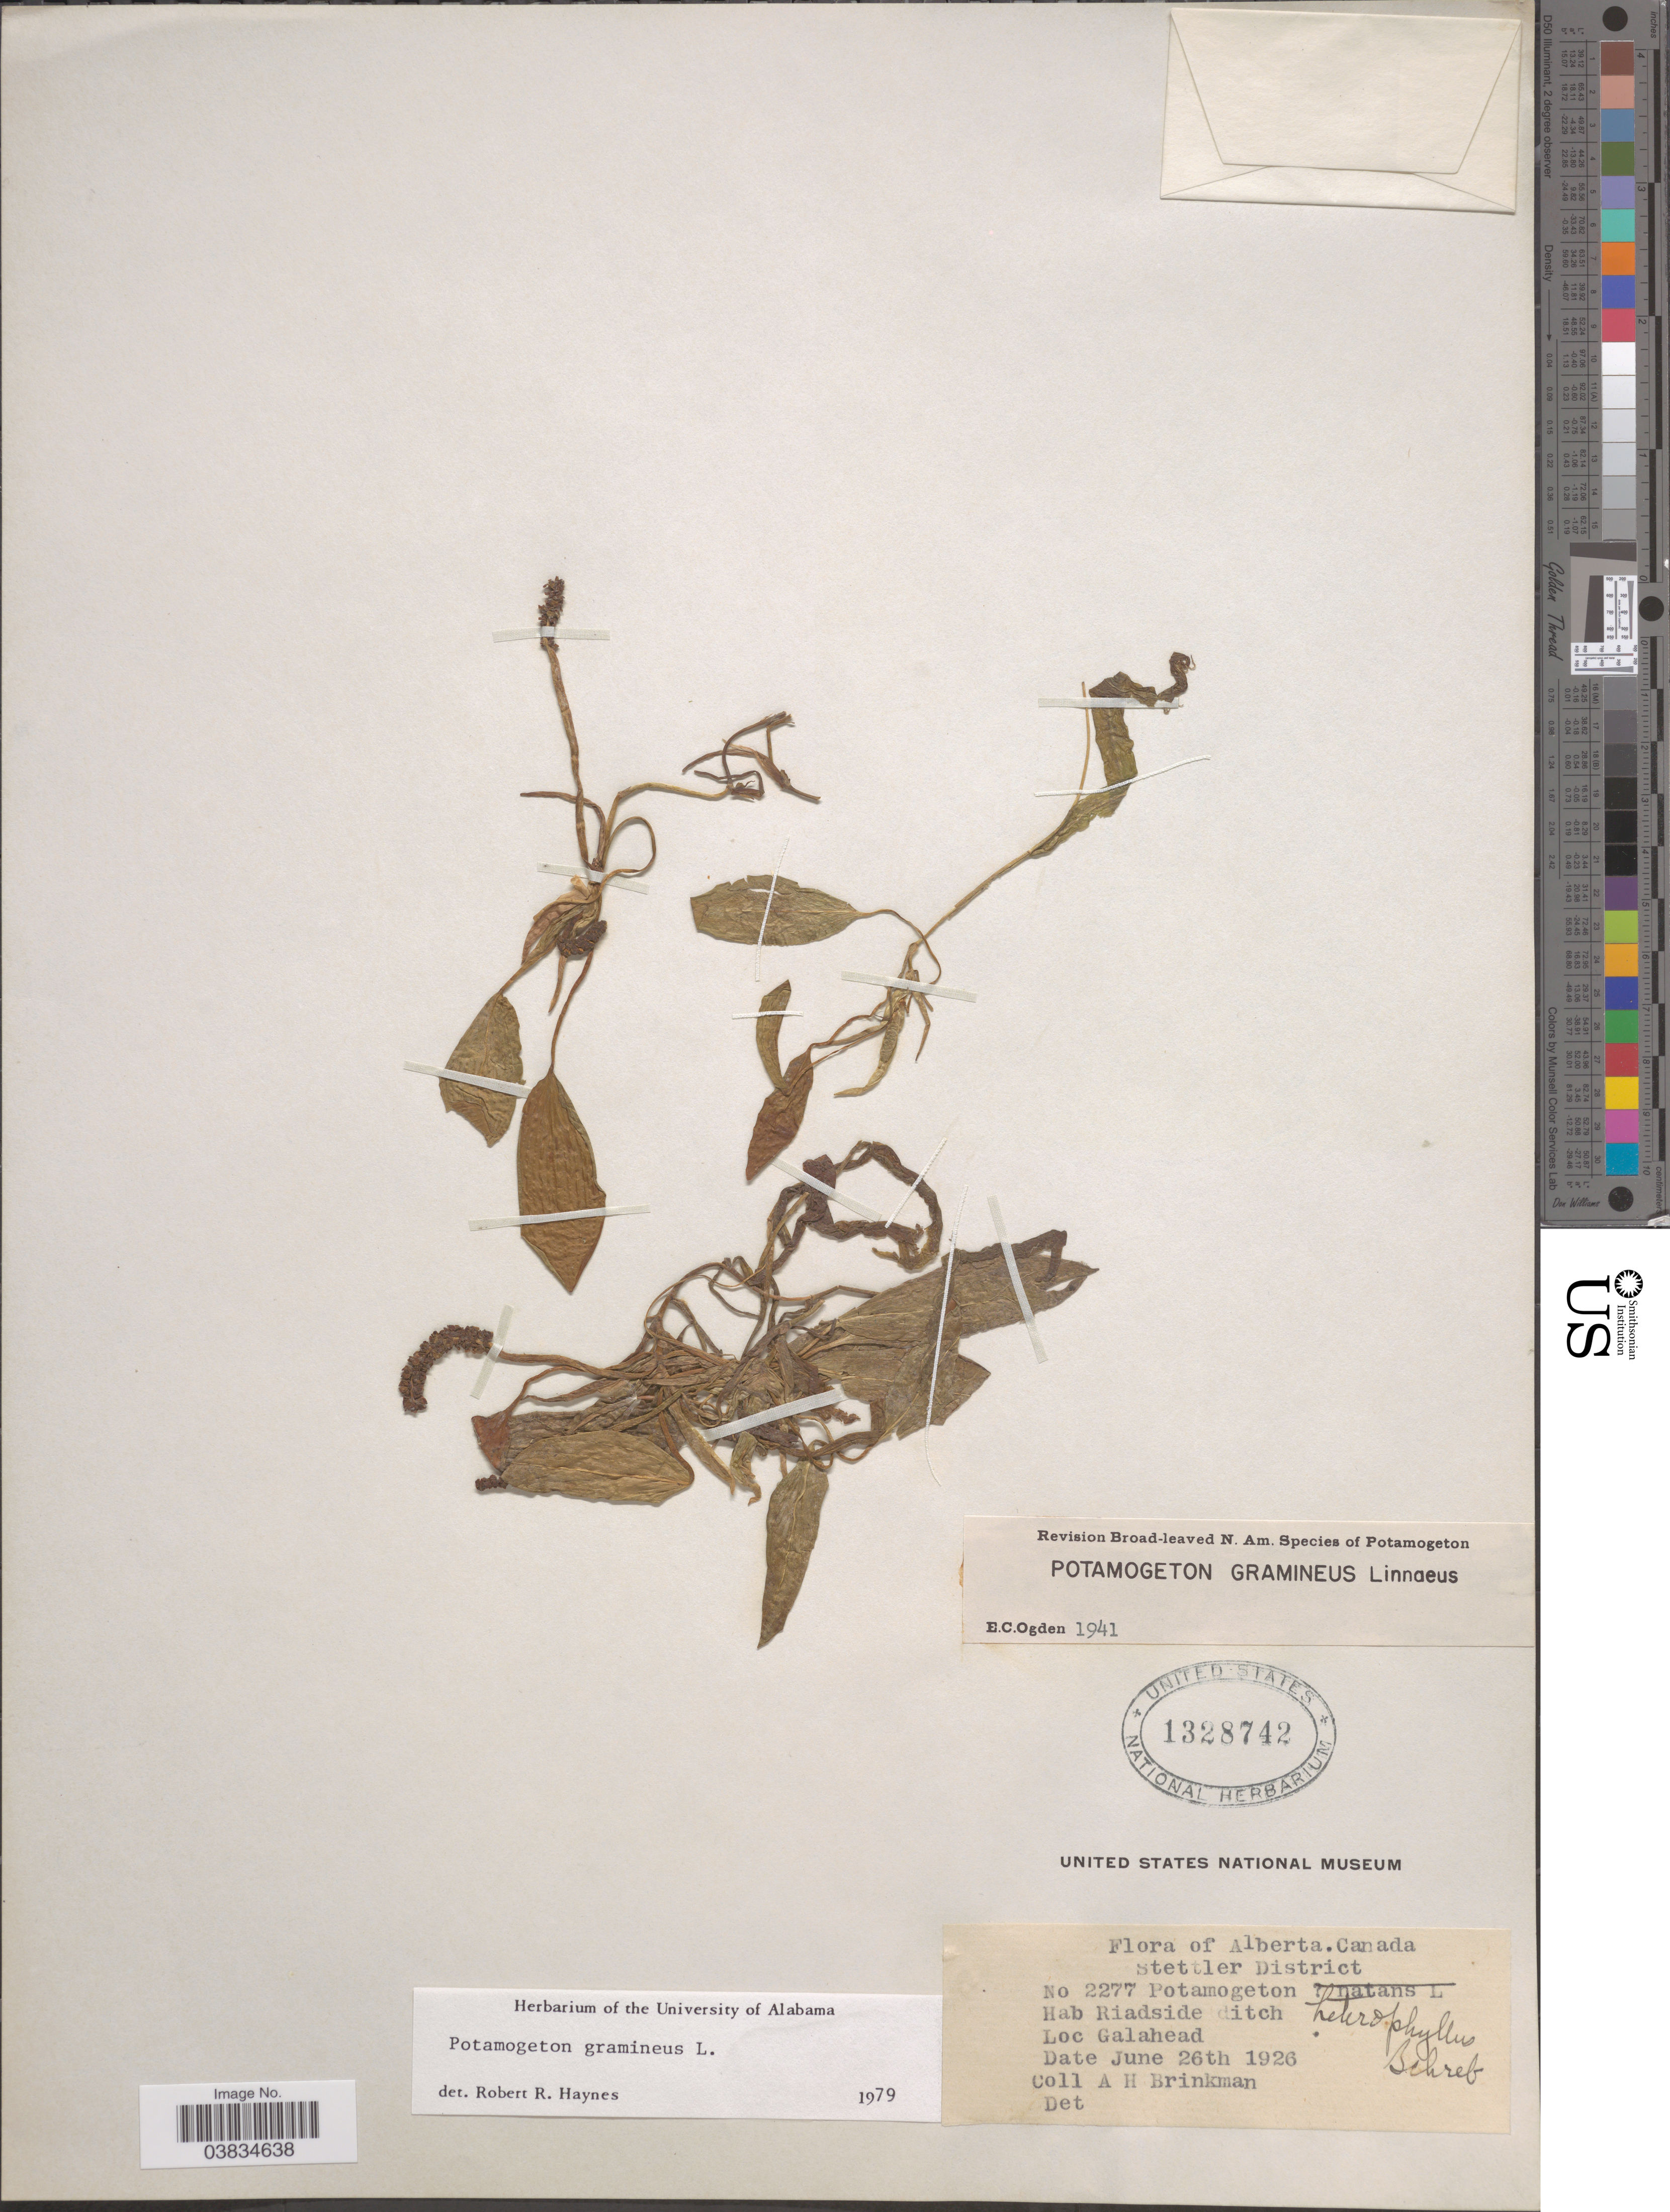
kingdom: Plantae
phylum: Tracheophyta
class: Liliopsida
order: Alismatales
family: Potamogetonaceae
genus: Potamogeton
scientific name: Potamogeton gramineus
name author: L.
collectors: A. Brinkman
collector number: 2277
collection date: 1926-06-26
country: Canada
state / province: Alberta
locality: Stettler District. Galahead.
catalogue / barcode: US 1328742